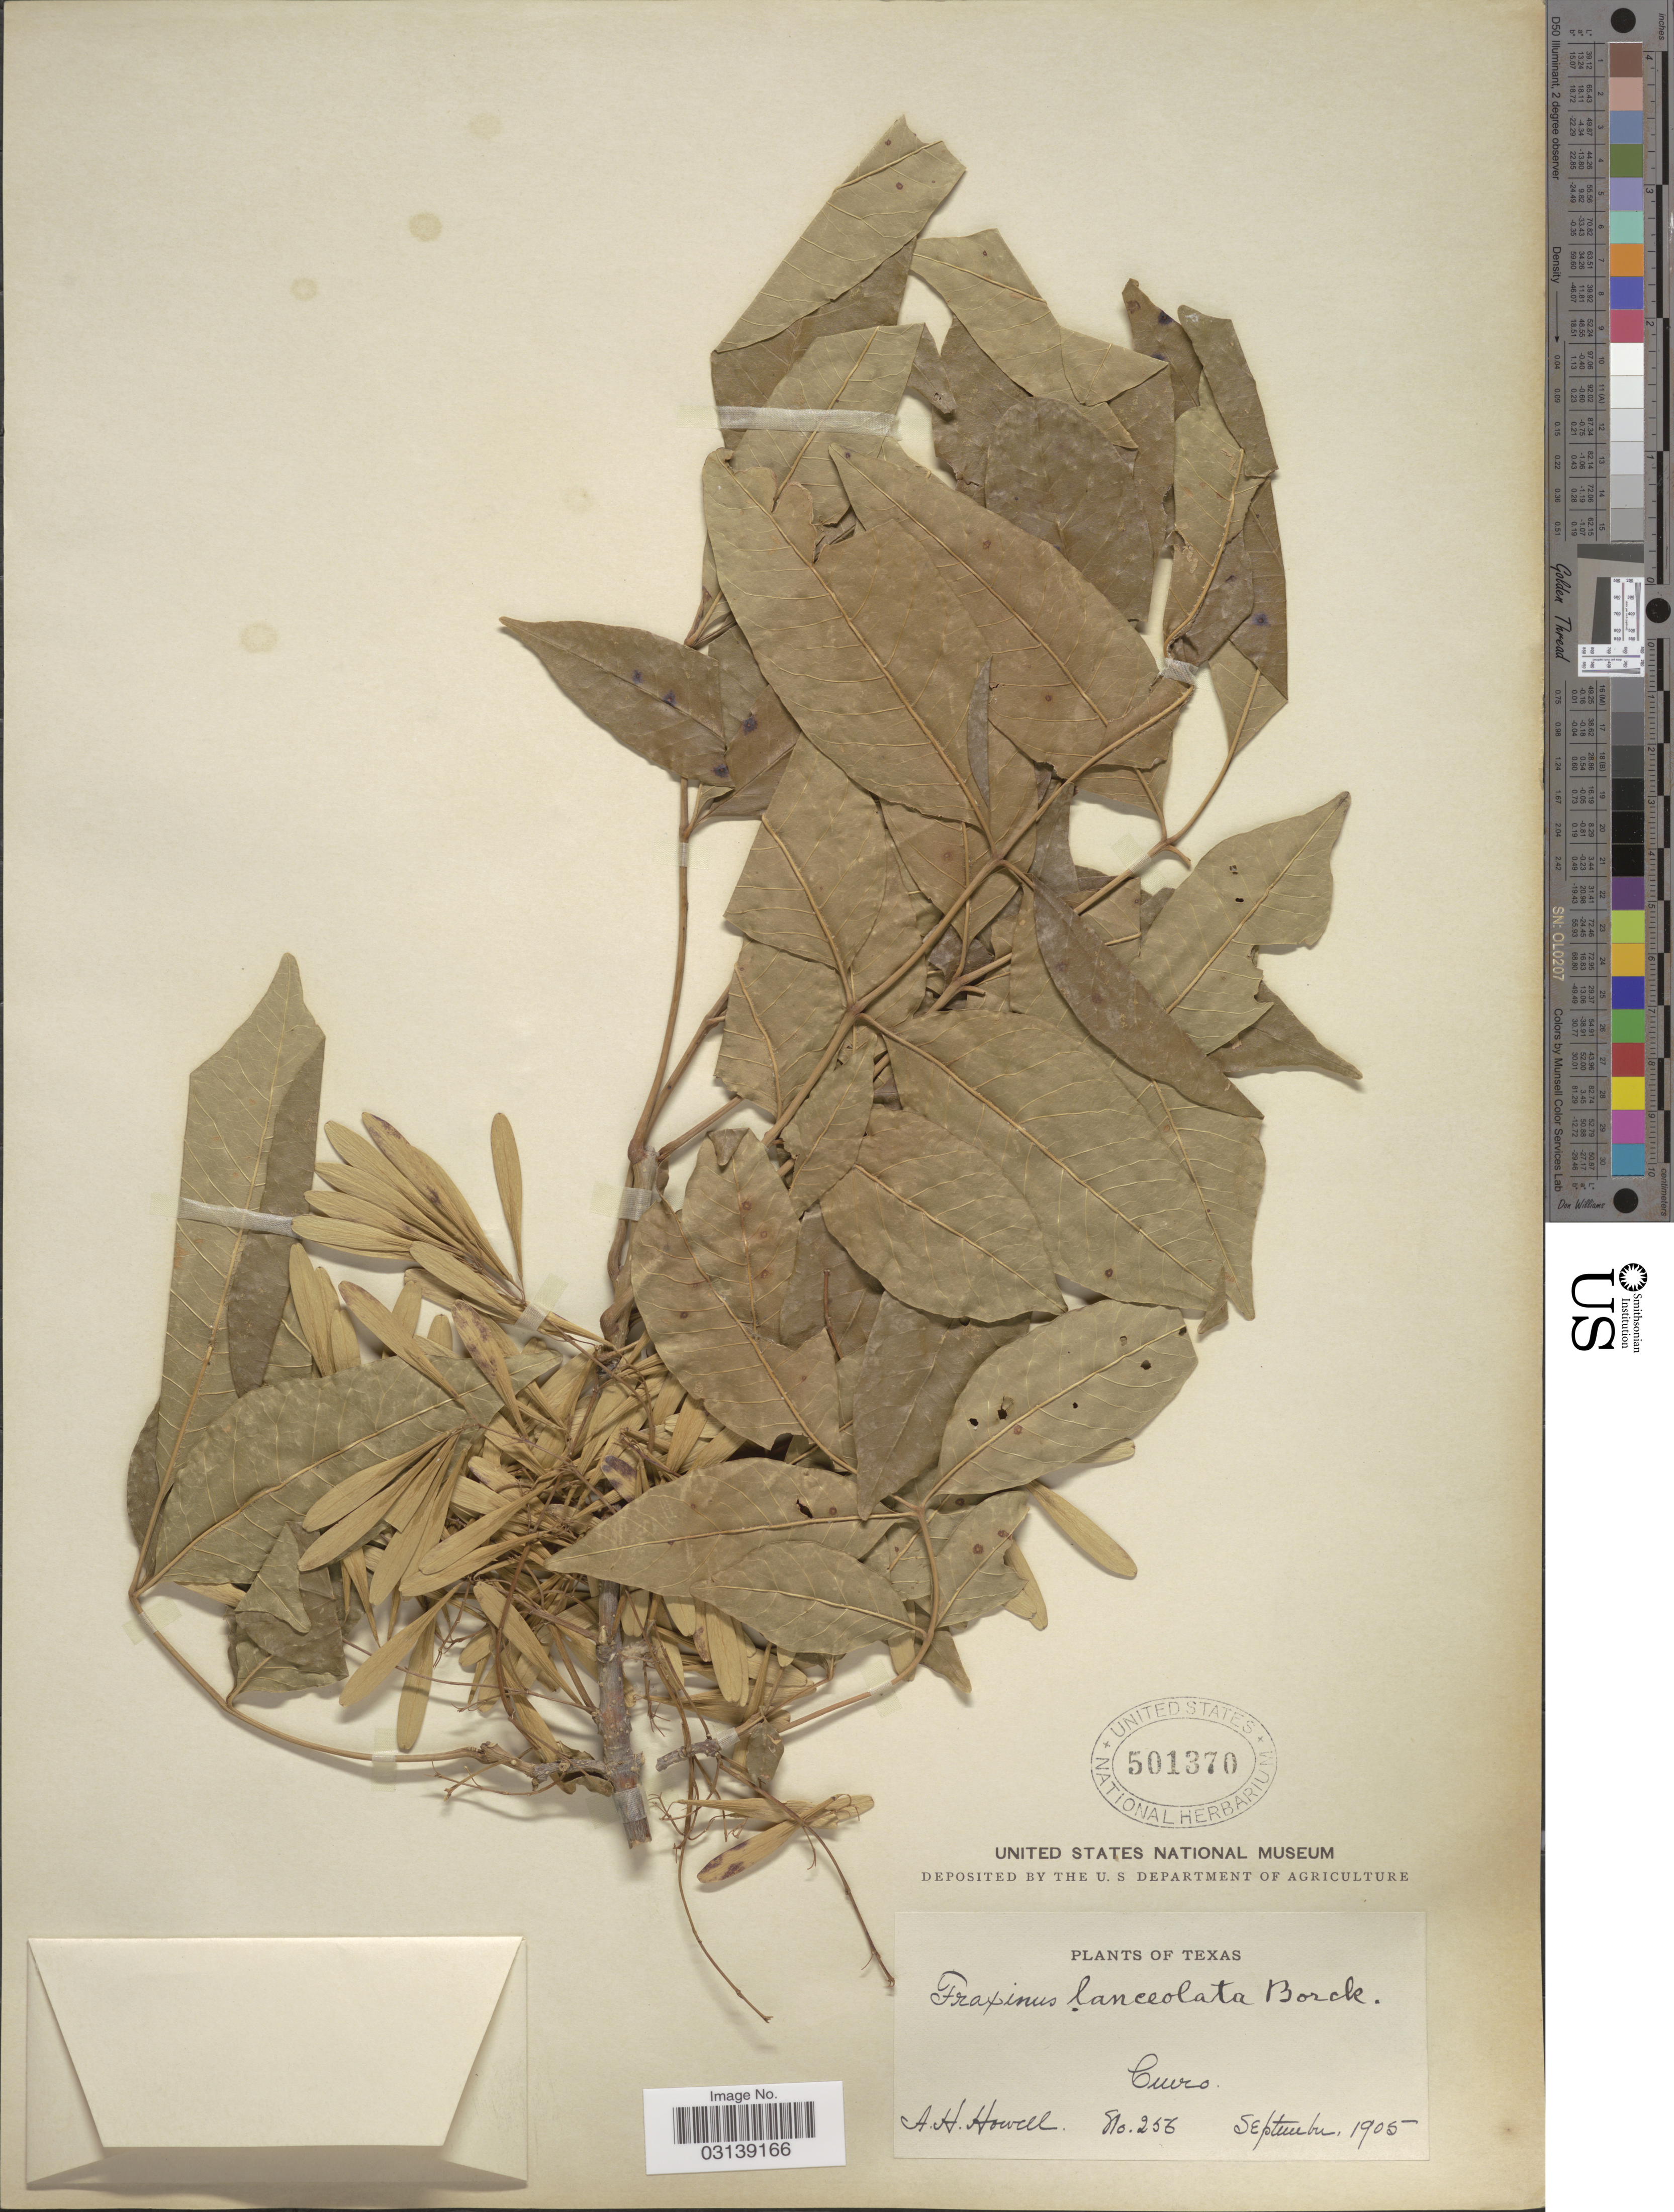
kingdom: Plantae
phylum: Tracheophyta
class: Magnoliopsida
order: Lamiales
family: Oleaceae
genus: Fraxinus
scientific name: Fraxinus pennsylvanica var. lanceolata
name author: Sarg.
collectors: A. Howell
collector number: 256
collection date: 1905-09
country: United States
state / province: Texas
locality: Cuero.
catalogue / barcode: US 501370